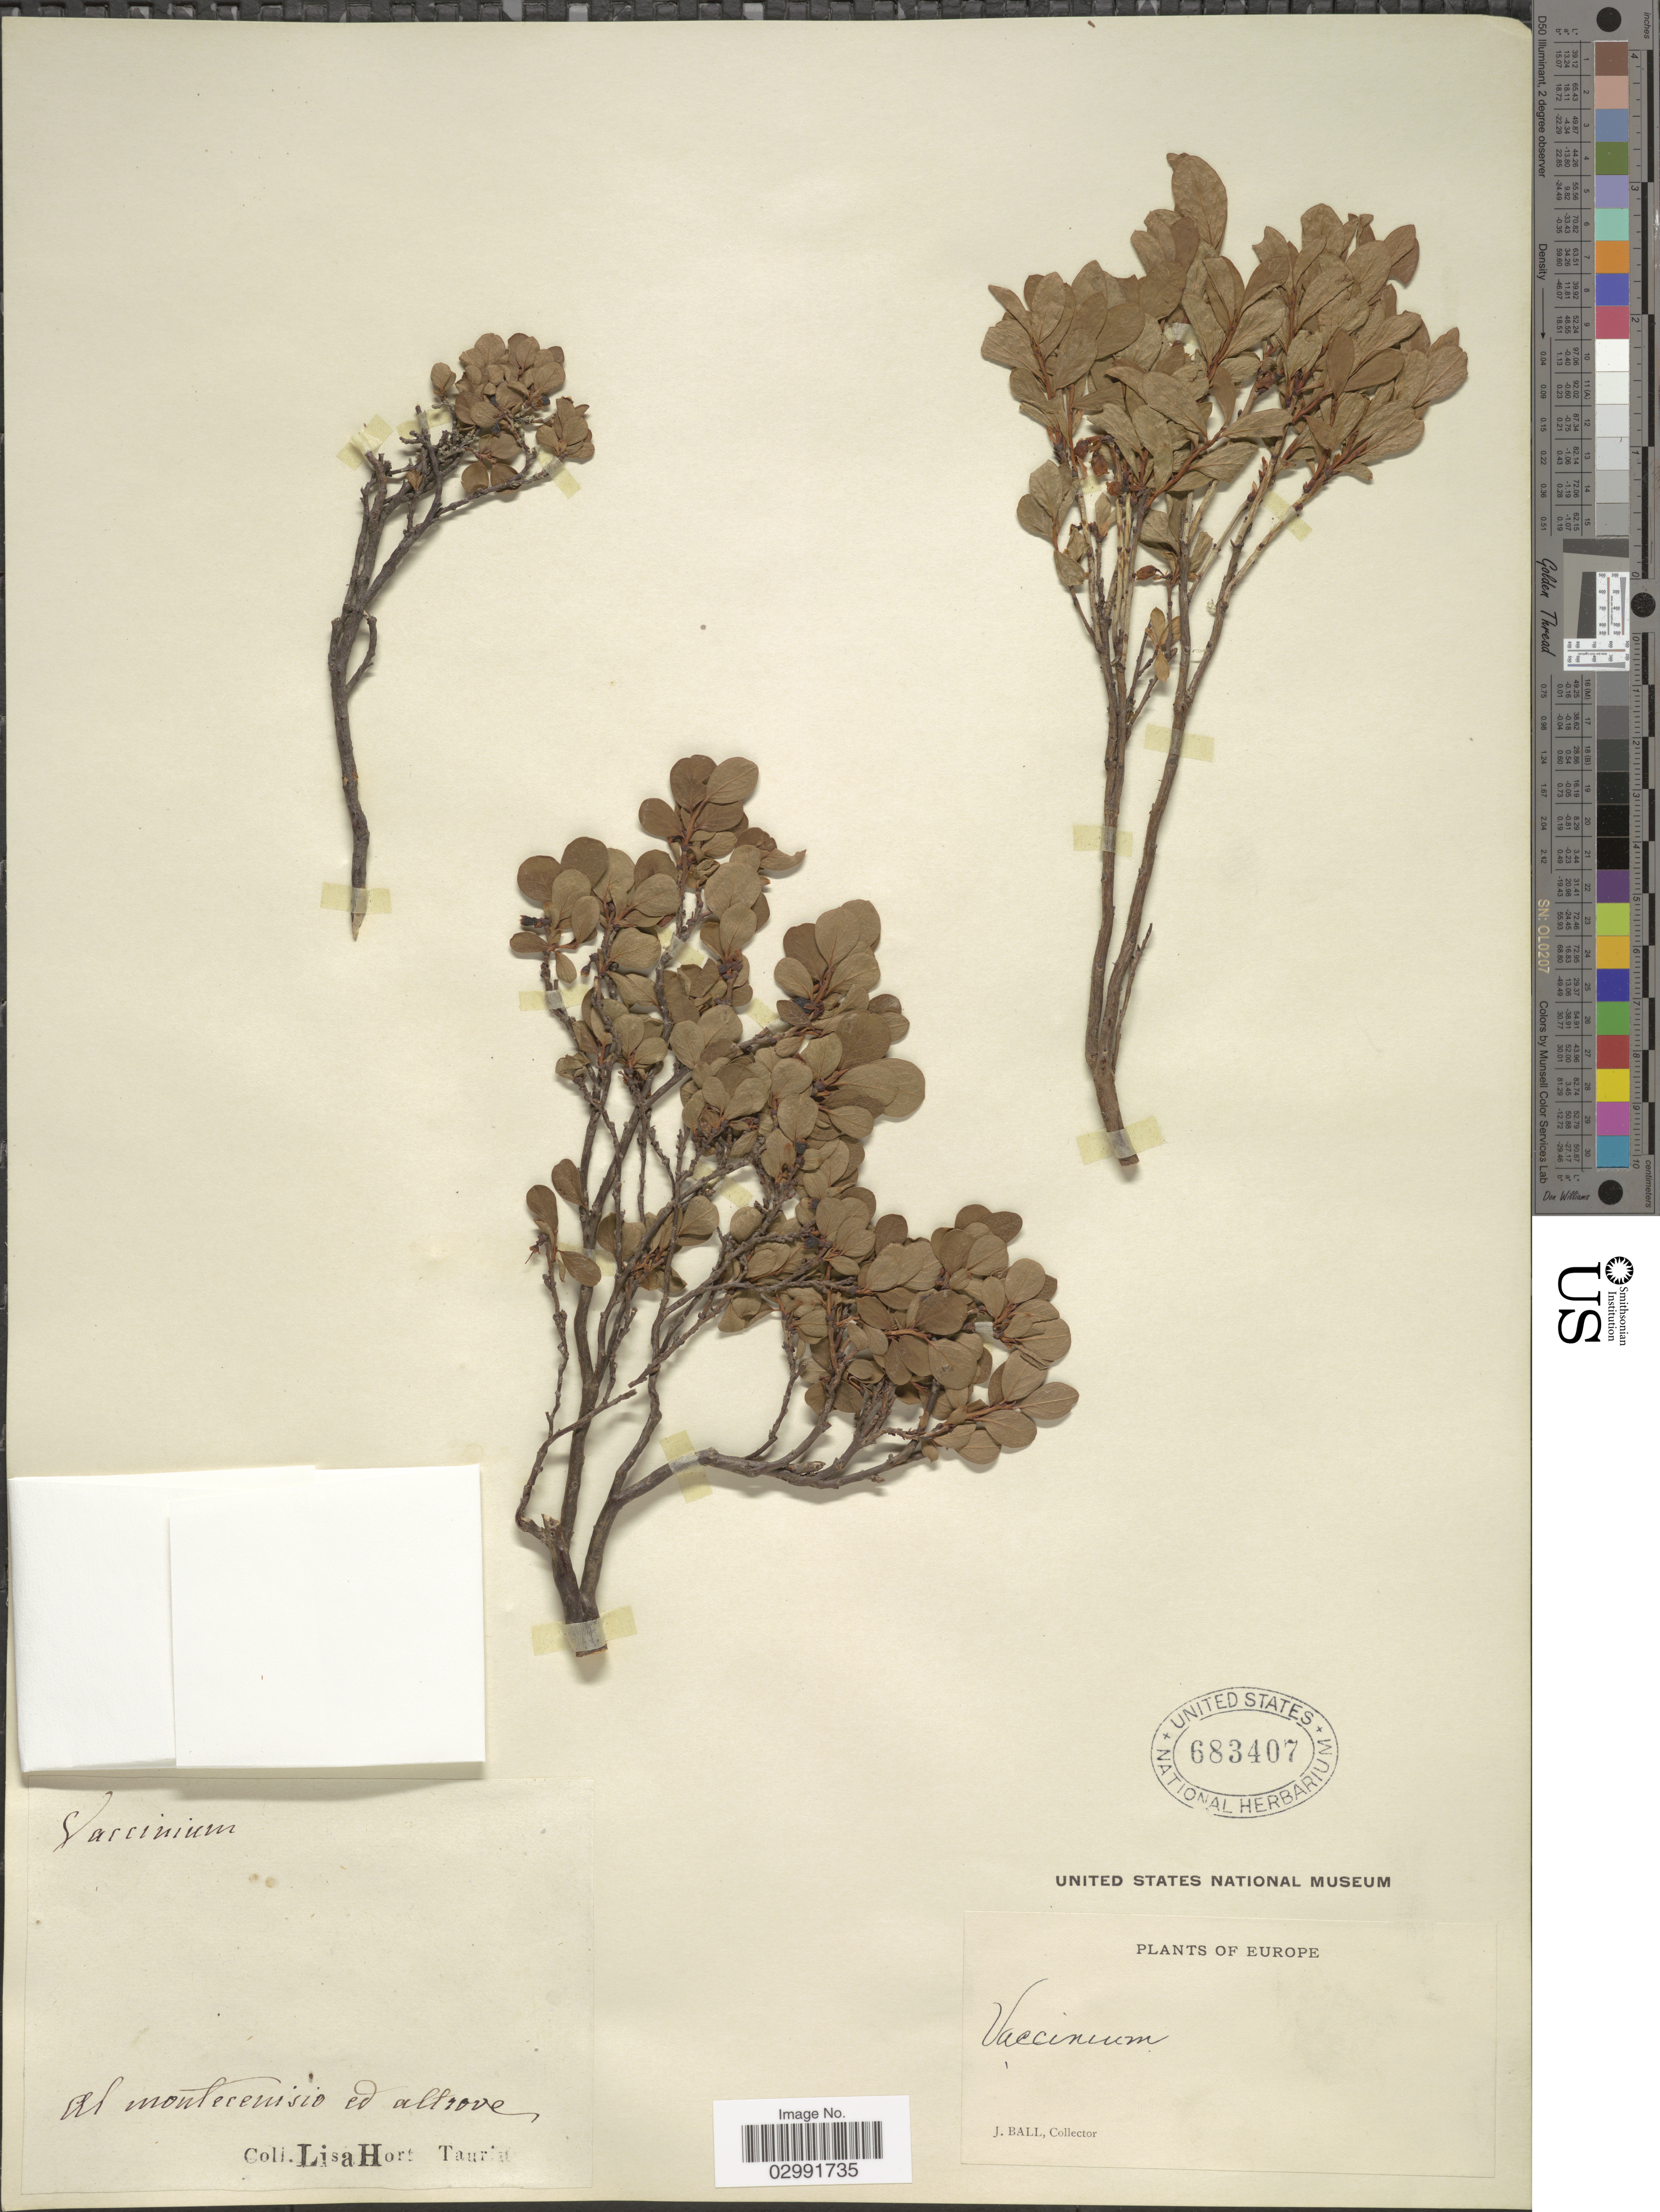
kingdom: Plantae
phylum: Tracheophyta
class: Magnoliopsida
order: Ericales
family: Ericaceae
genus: Vaccinium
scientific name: Vaccinium uliginosum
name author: L.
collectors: J. Ball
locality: At montecenisio ad altrove. [unsure placement]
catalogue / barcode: US 683407